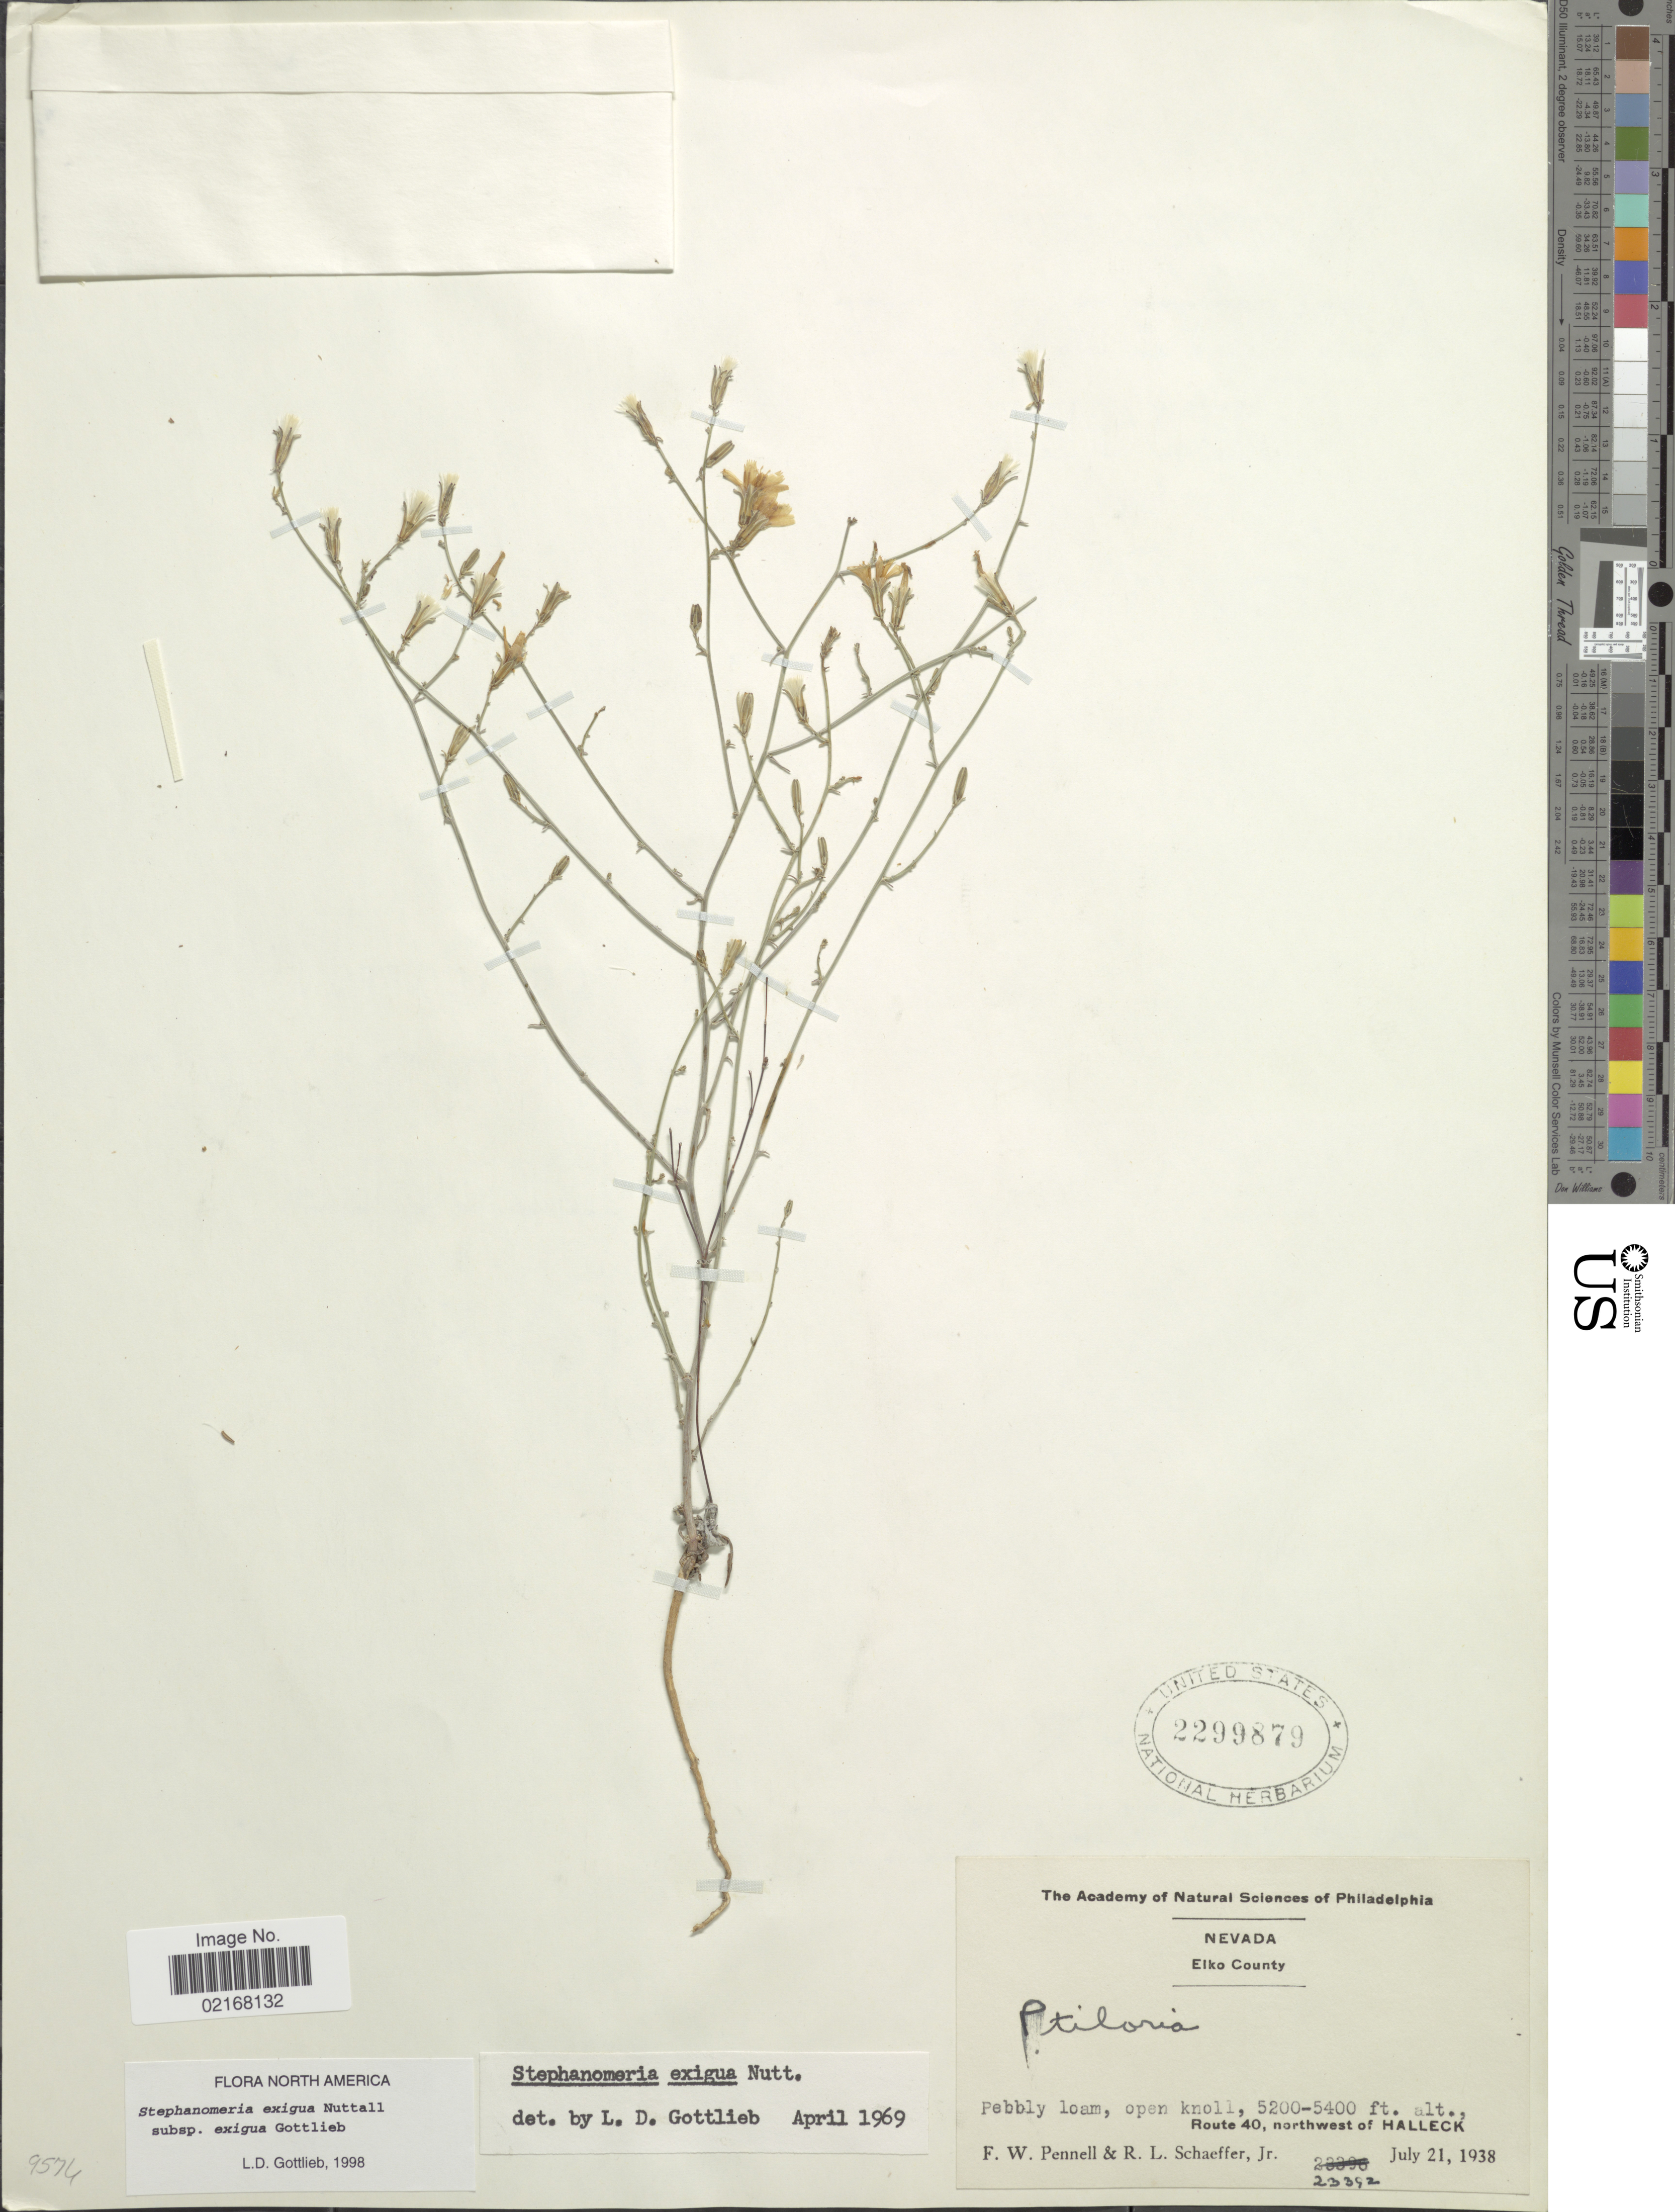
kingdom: Plantae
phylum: Tracheophyta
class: Magnoliopsida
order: Asterales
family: Asteraceae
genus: Stephanomeria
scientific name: Stephanomeria exigua subsp. exigua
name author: Nutt.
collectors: F. W. Pennell & R. L. Schaeffer Jr.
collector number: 23392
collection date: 1938-07-21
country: United States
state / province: Nevada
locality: Elko County. Route 40, northwest of Halleck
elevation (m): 1585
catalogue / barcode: US 2299879